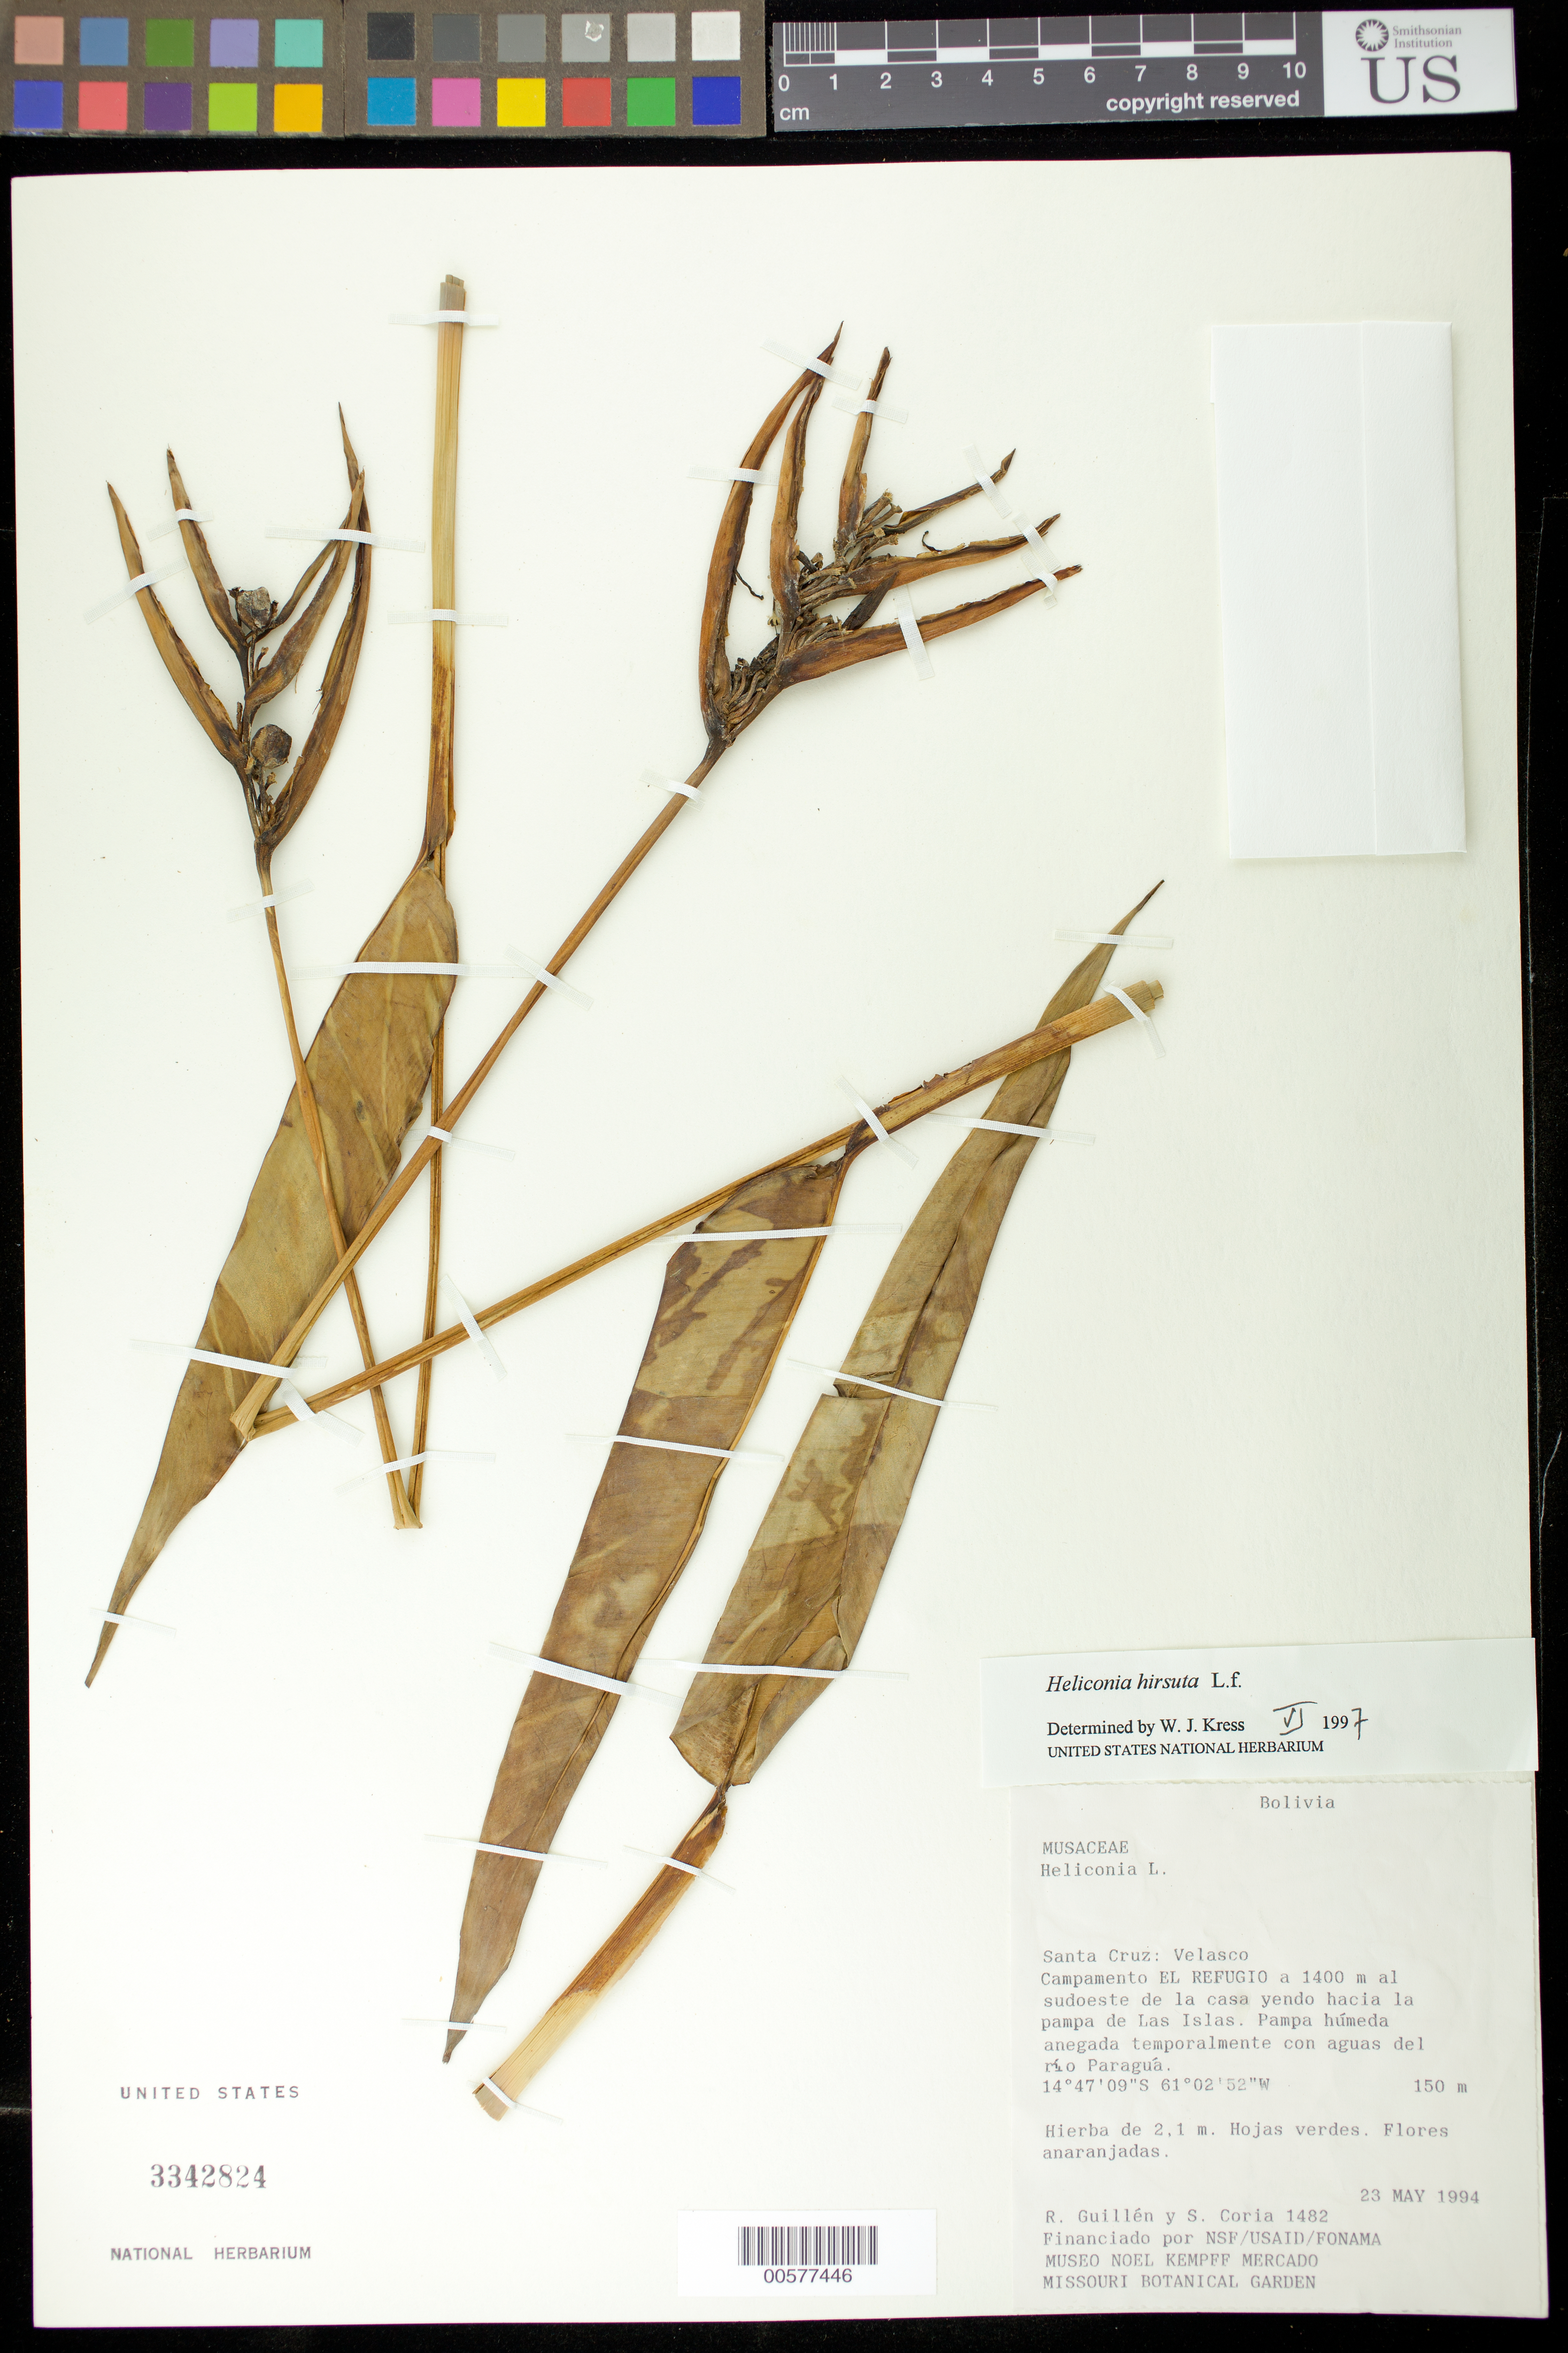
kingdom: Plantae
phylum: Tracheophyta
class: Liliopsida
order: Zingiberales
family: Heliconiaceae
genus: Heliconia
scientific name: Heliconia hirsuta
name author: L. f.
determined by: Kress, W. J., (US), Smithsonian Institution - National Museum of Natural History (UNITED STATES)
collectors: R. Guillén V. & S. Coria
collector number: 1482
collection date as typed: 23 May 1994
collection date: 1994-05-23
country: Bolivia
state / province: Santa Cruz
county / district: Velasco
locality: Campamento El Refugio, 1400 m SE from the house near Pamp Las Islas.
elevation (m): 150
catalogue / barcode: US 3342824